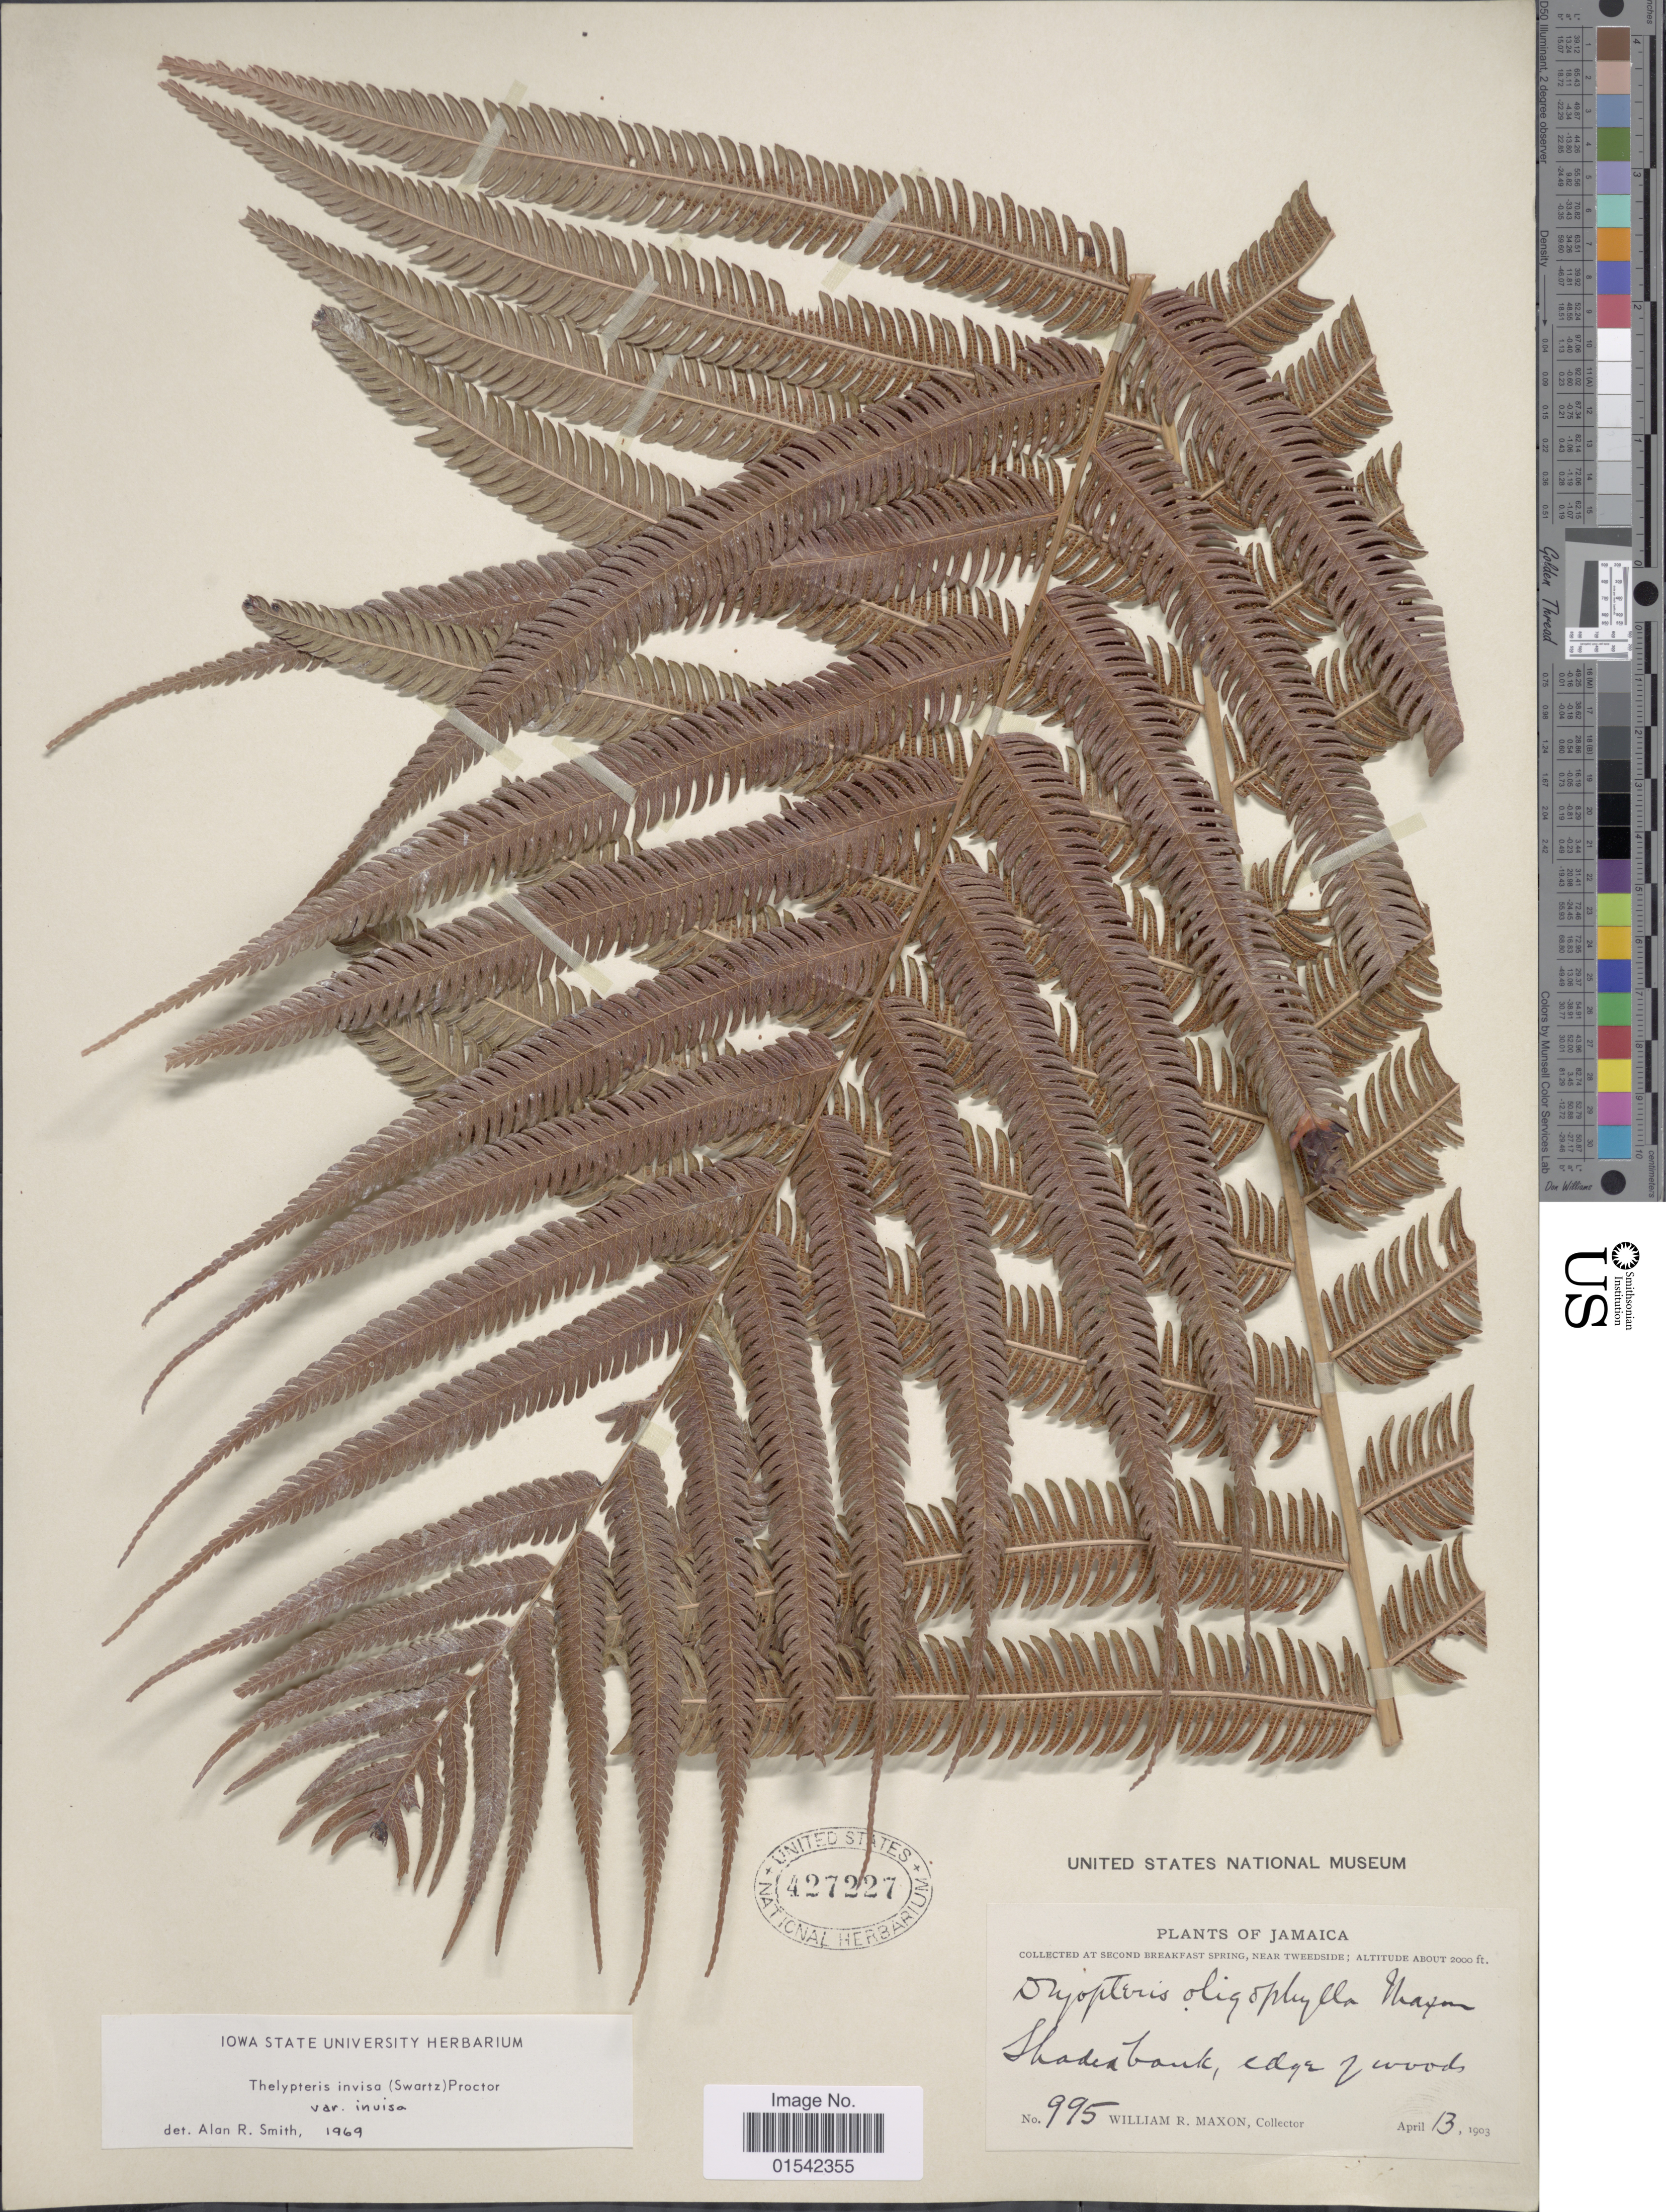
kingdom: Plantae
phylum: Tracheophyta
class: Polypodiopsida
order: Polypodiales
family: Thelypteridaceae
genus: Cyclosorus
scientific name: Cyclosorus grandis (A.R. Sm.) comb. nov., ined 2015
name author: (A.R. Sm.)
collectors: W. R. Maxon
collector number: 995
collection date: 1903-04-13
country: Jamaica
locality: At second breakfast spring, near tweeside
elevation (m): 610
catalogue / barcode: US 427227